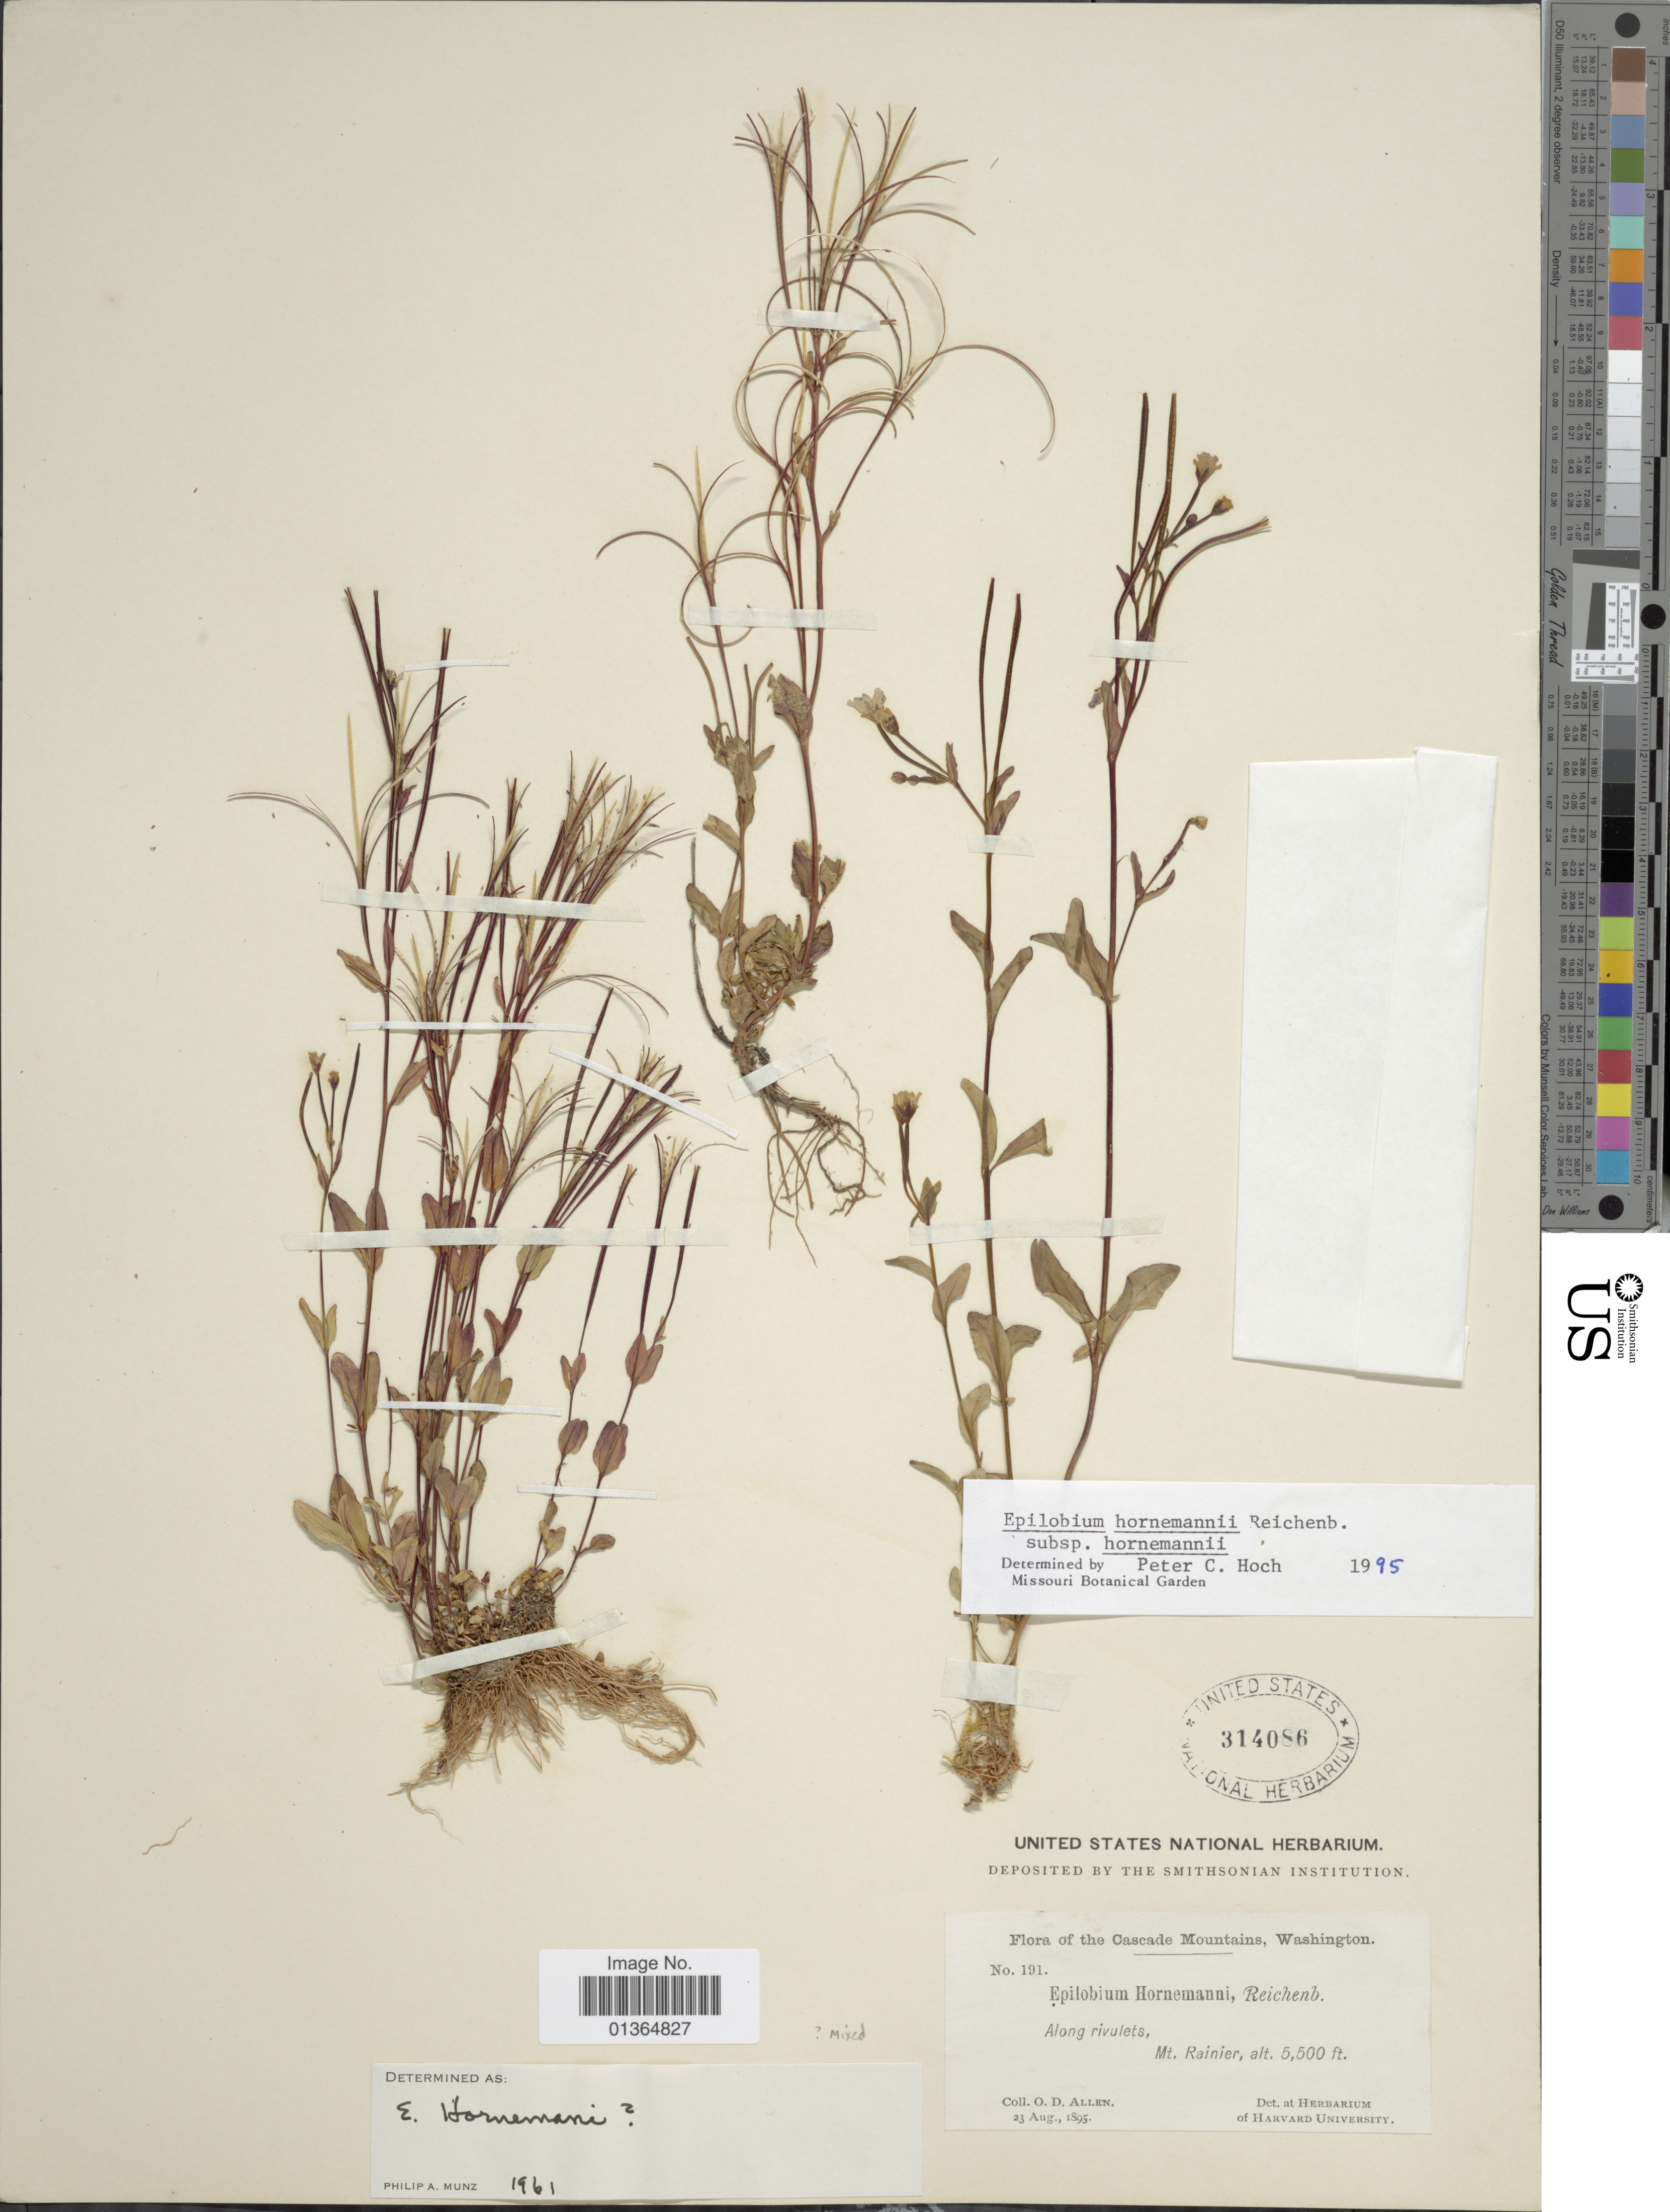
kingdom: Plantae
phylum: Tracheophyta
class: Magnoliopsida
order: Myrtales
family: Onagraceae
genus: Epilobium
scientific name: Epilobium hornemannii subsp. hornemannii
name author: Rchb.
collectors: O. D. Allen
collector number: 191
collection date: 1895-08-23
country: United States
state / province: Washington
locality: Cascade Mountains. Mt. Rainier.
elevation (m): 1676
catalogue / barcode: US 314086